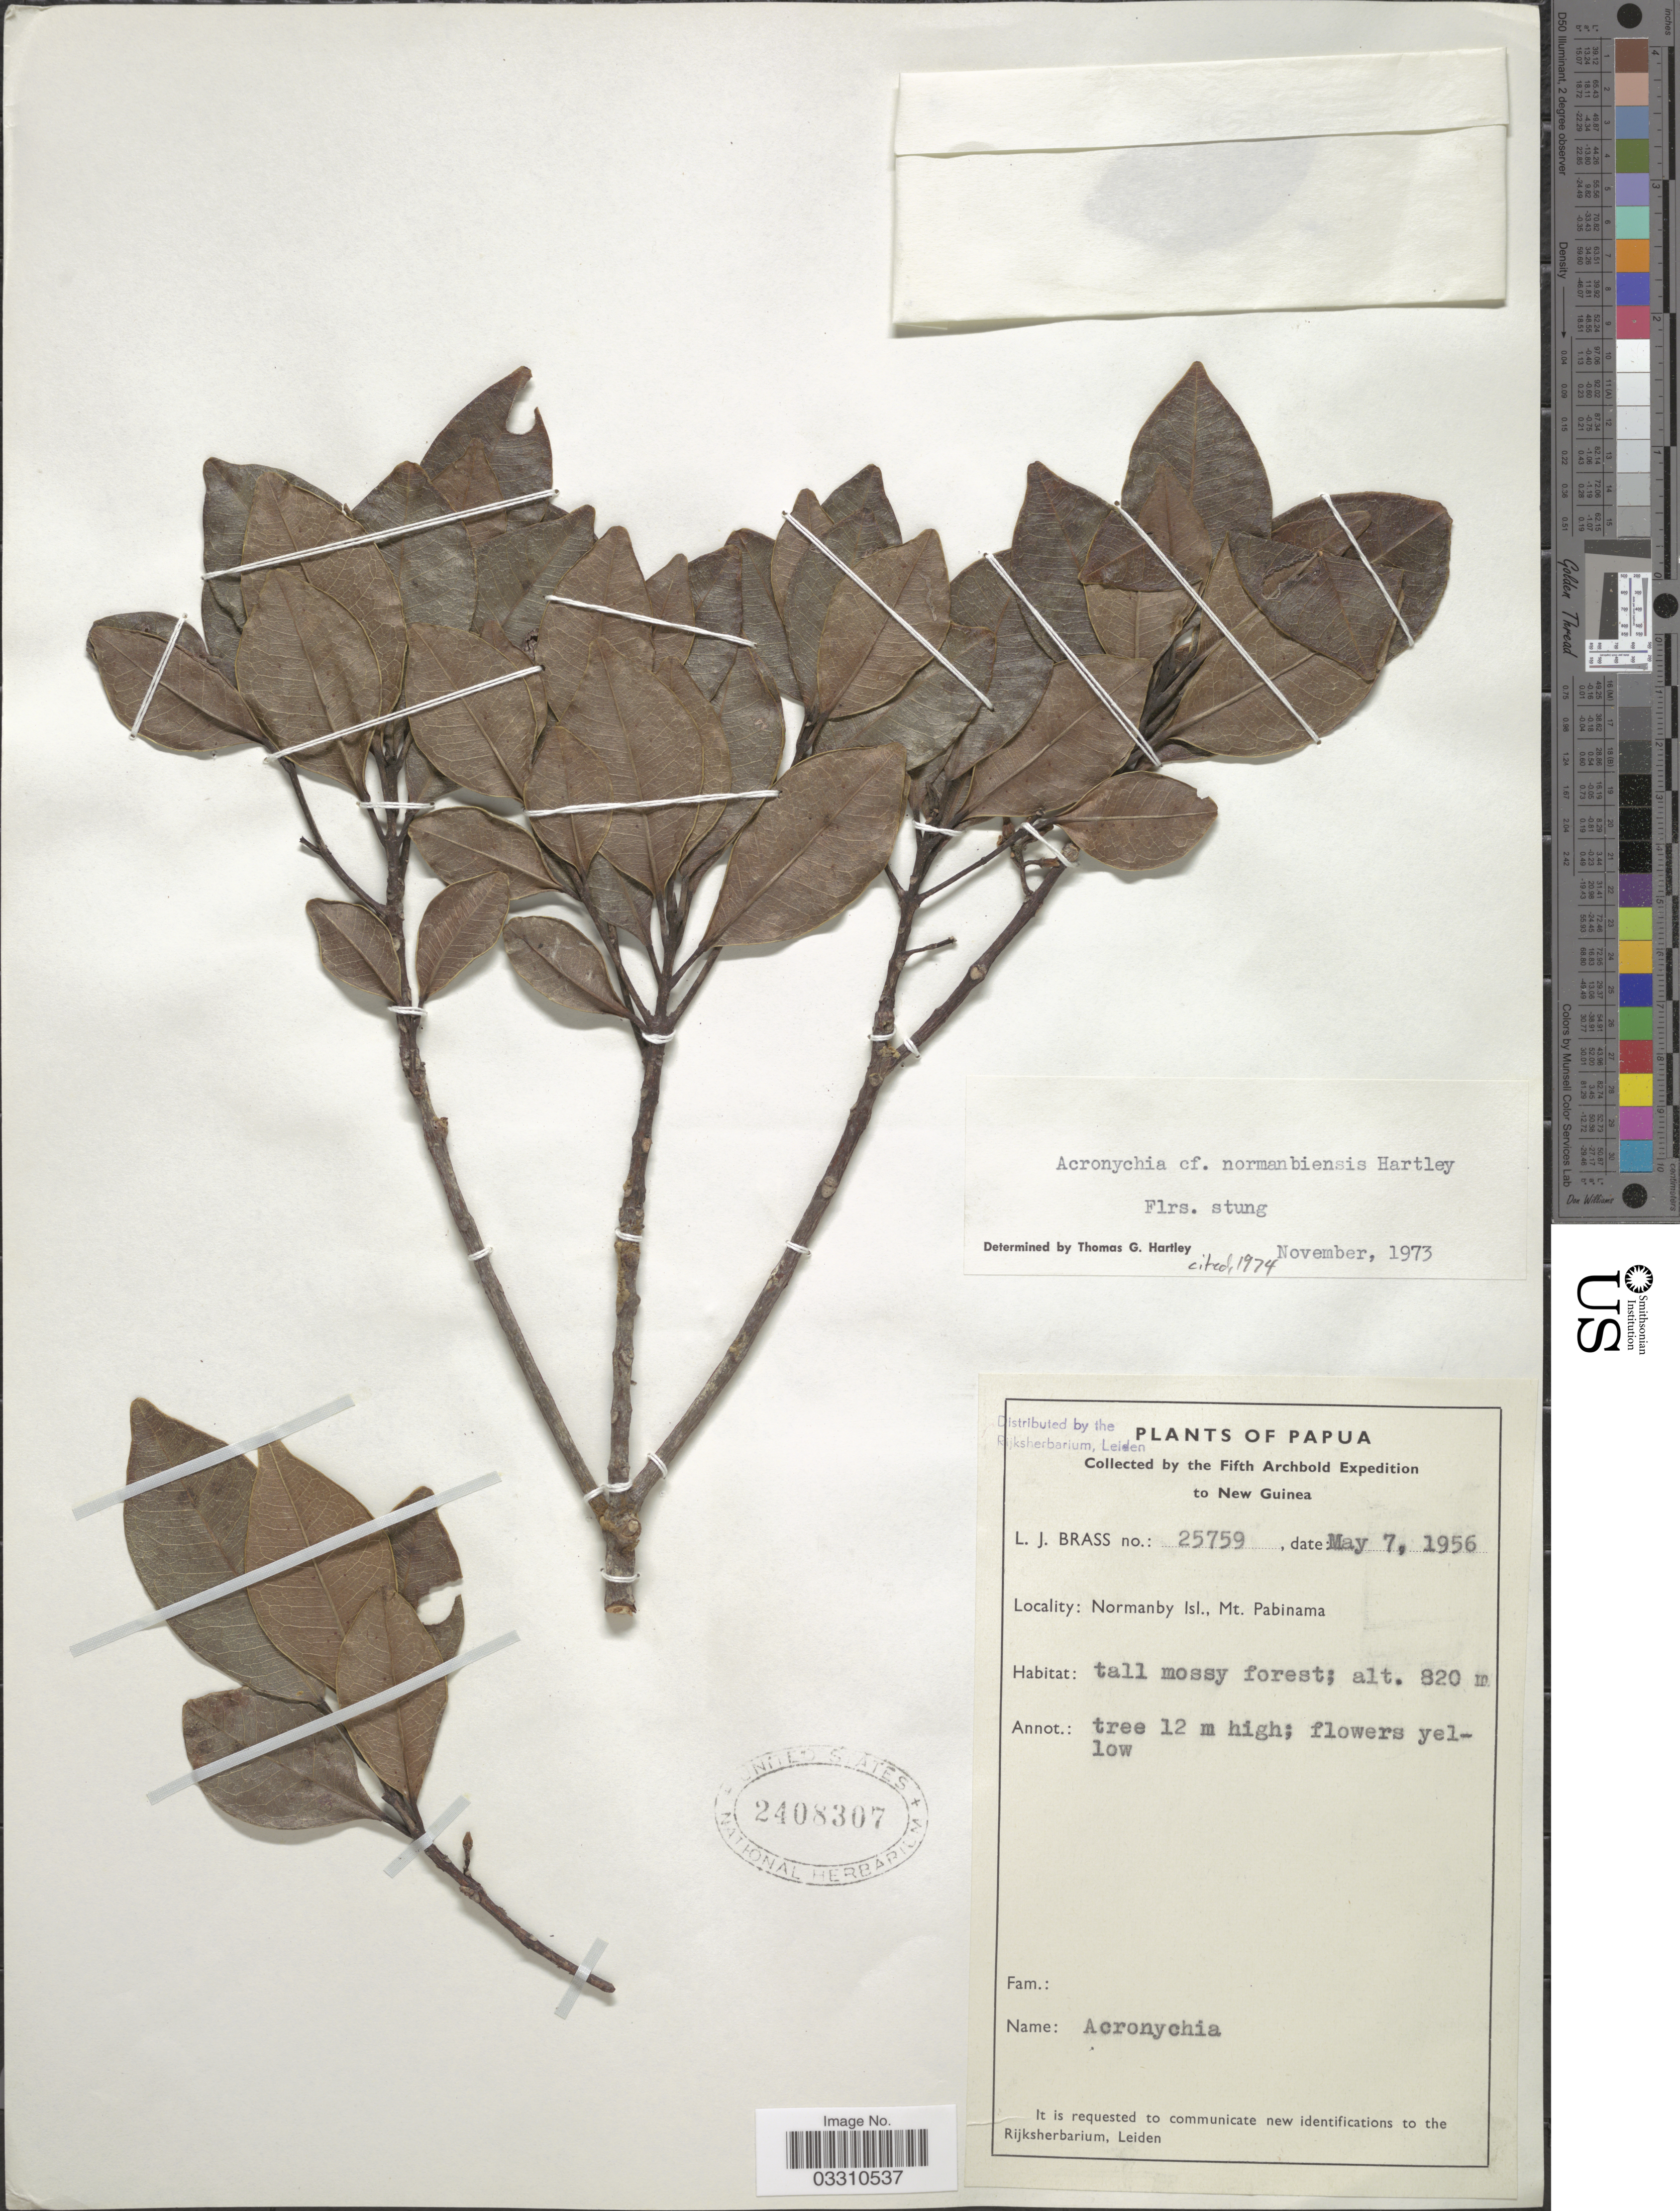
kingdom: Plantae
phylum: Tracheophyta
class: Magnoliopsida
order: Sapindales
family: Rutaceae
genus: Acronychia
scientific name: Acronychia normanbiensis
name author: T.G. Hartley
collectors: L. J. Brass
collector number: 25759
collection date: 1956-05-07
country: Papua New Guinea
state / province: Milne Bay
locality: New Guinea, Normanby Isl., Mt. Pabinama.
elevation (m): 820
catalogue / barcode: US 2408307